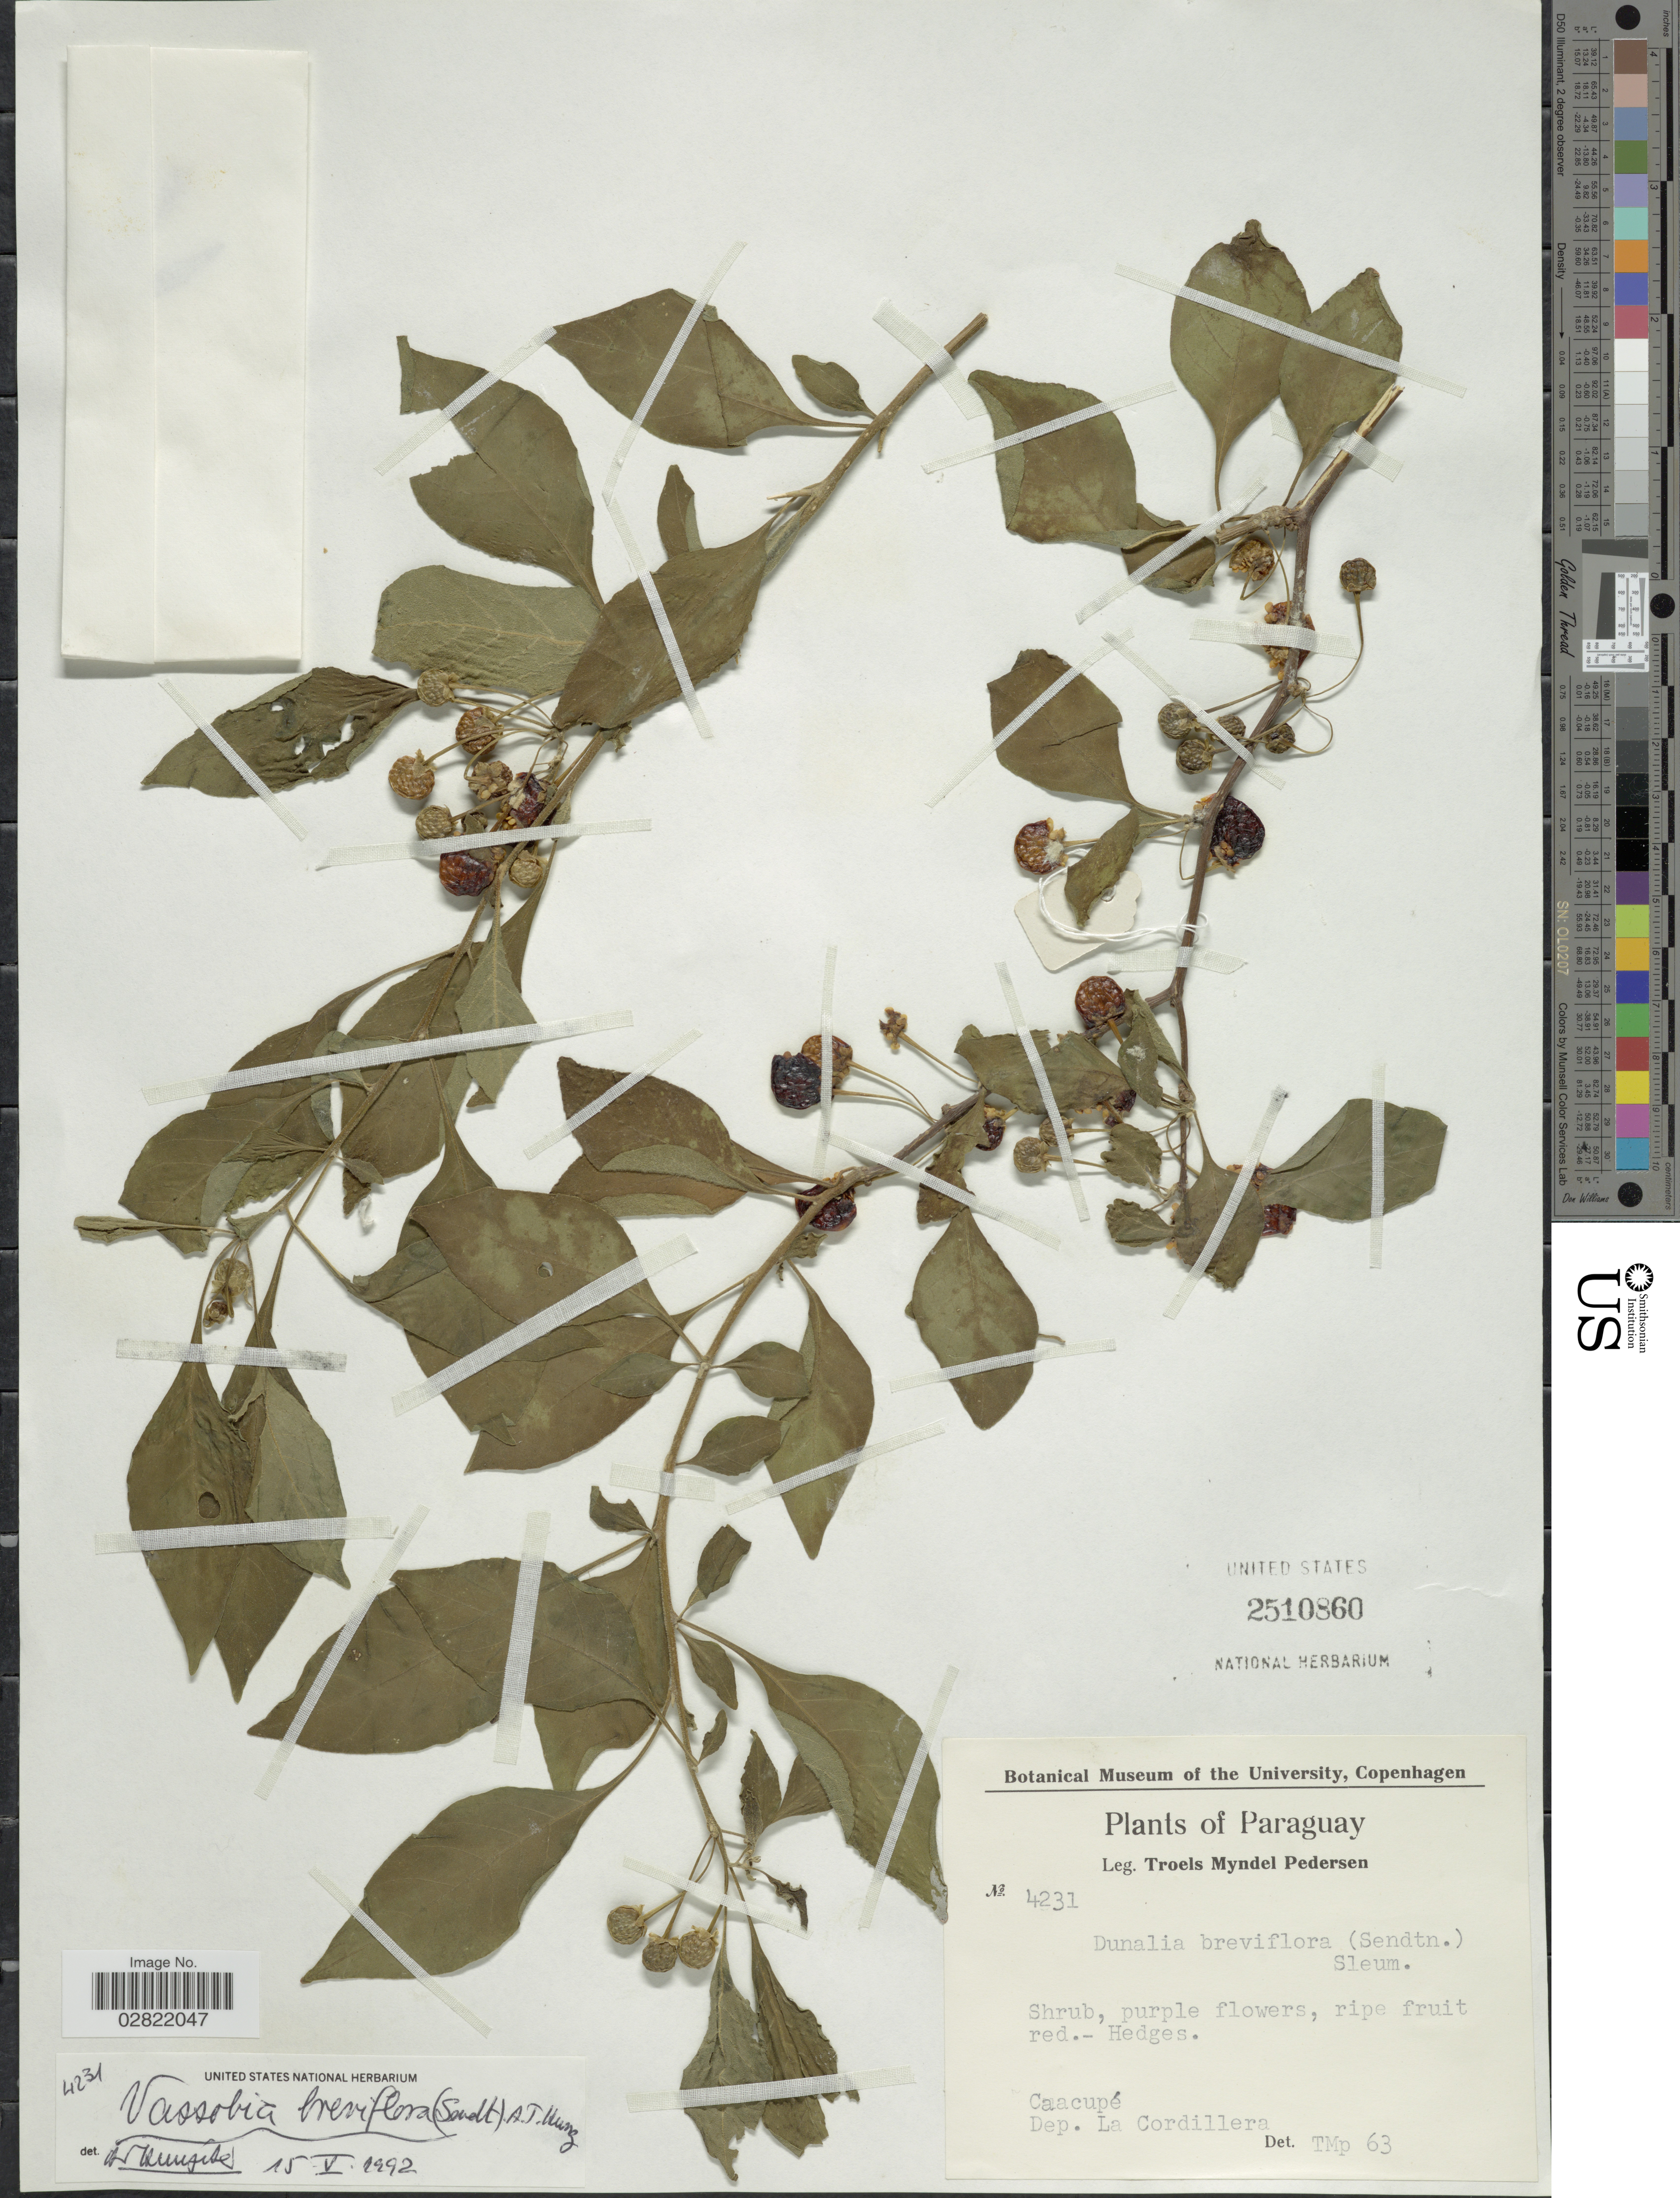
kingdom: Plantae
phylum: Tracheophyta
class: Magnoliopsida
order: Solanales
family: Solanaceae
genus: Vassobia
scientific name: Vassobia breviflora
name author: (Sendt.) Hunz.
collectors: T. Pederson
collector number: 4231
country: Paraguay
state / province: Cordillera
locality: Caacupé, Dep. La Cordillera.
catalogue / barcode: US 2510860